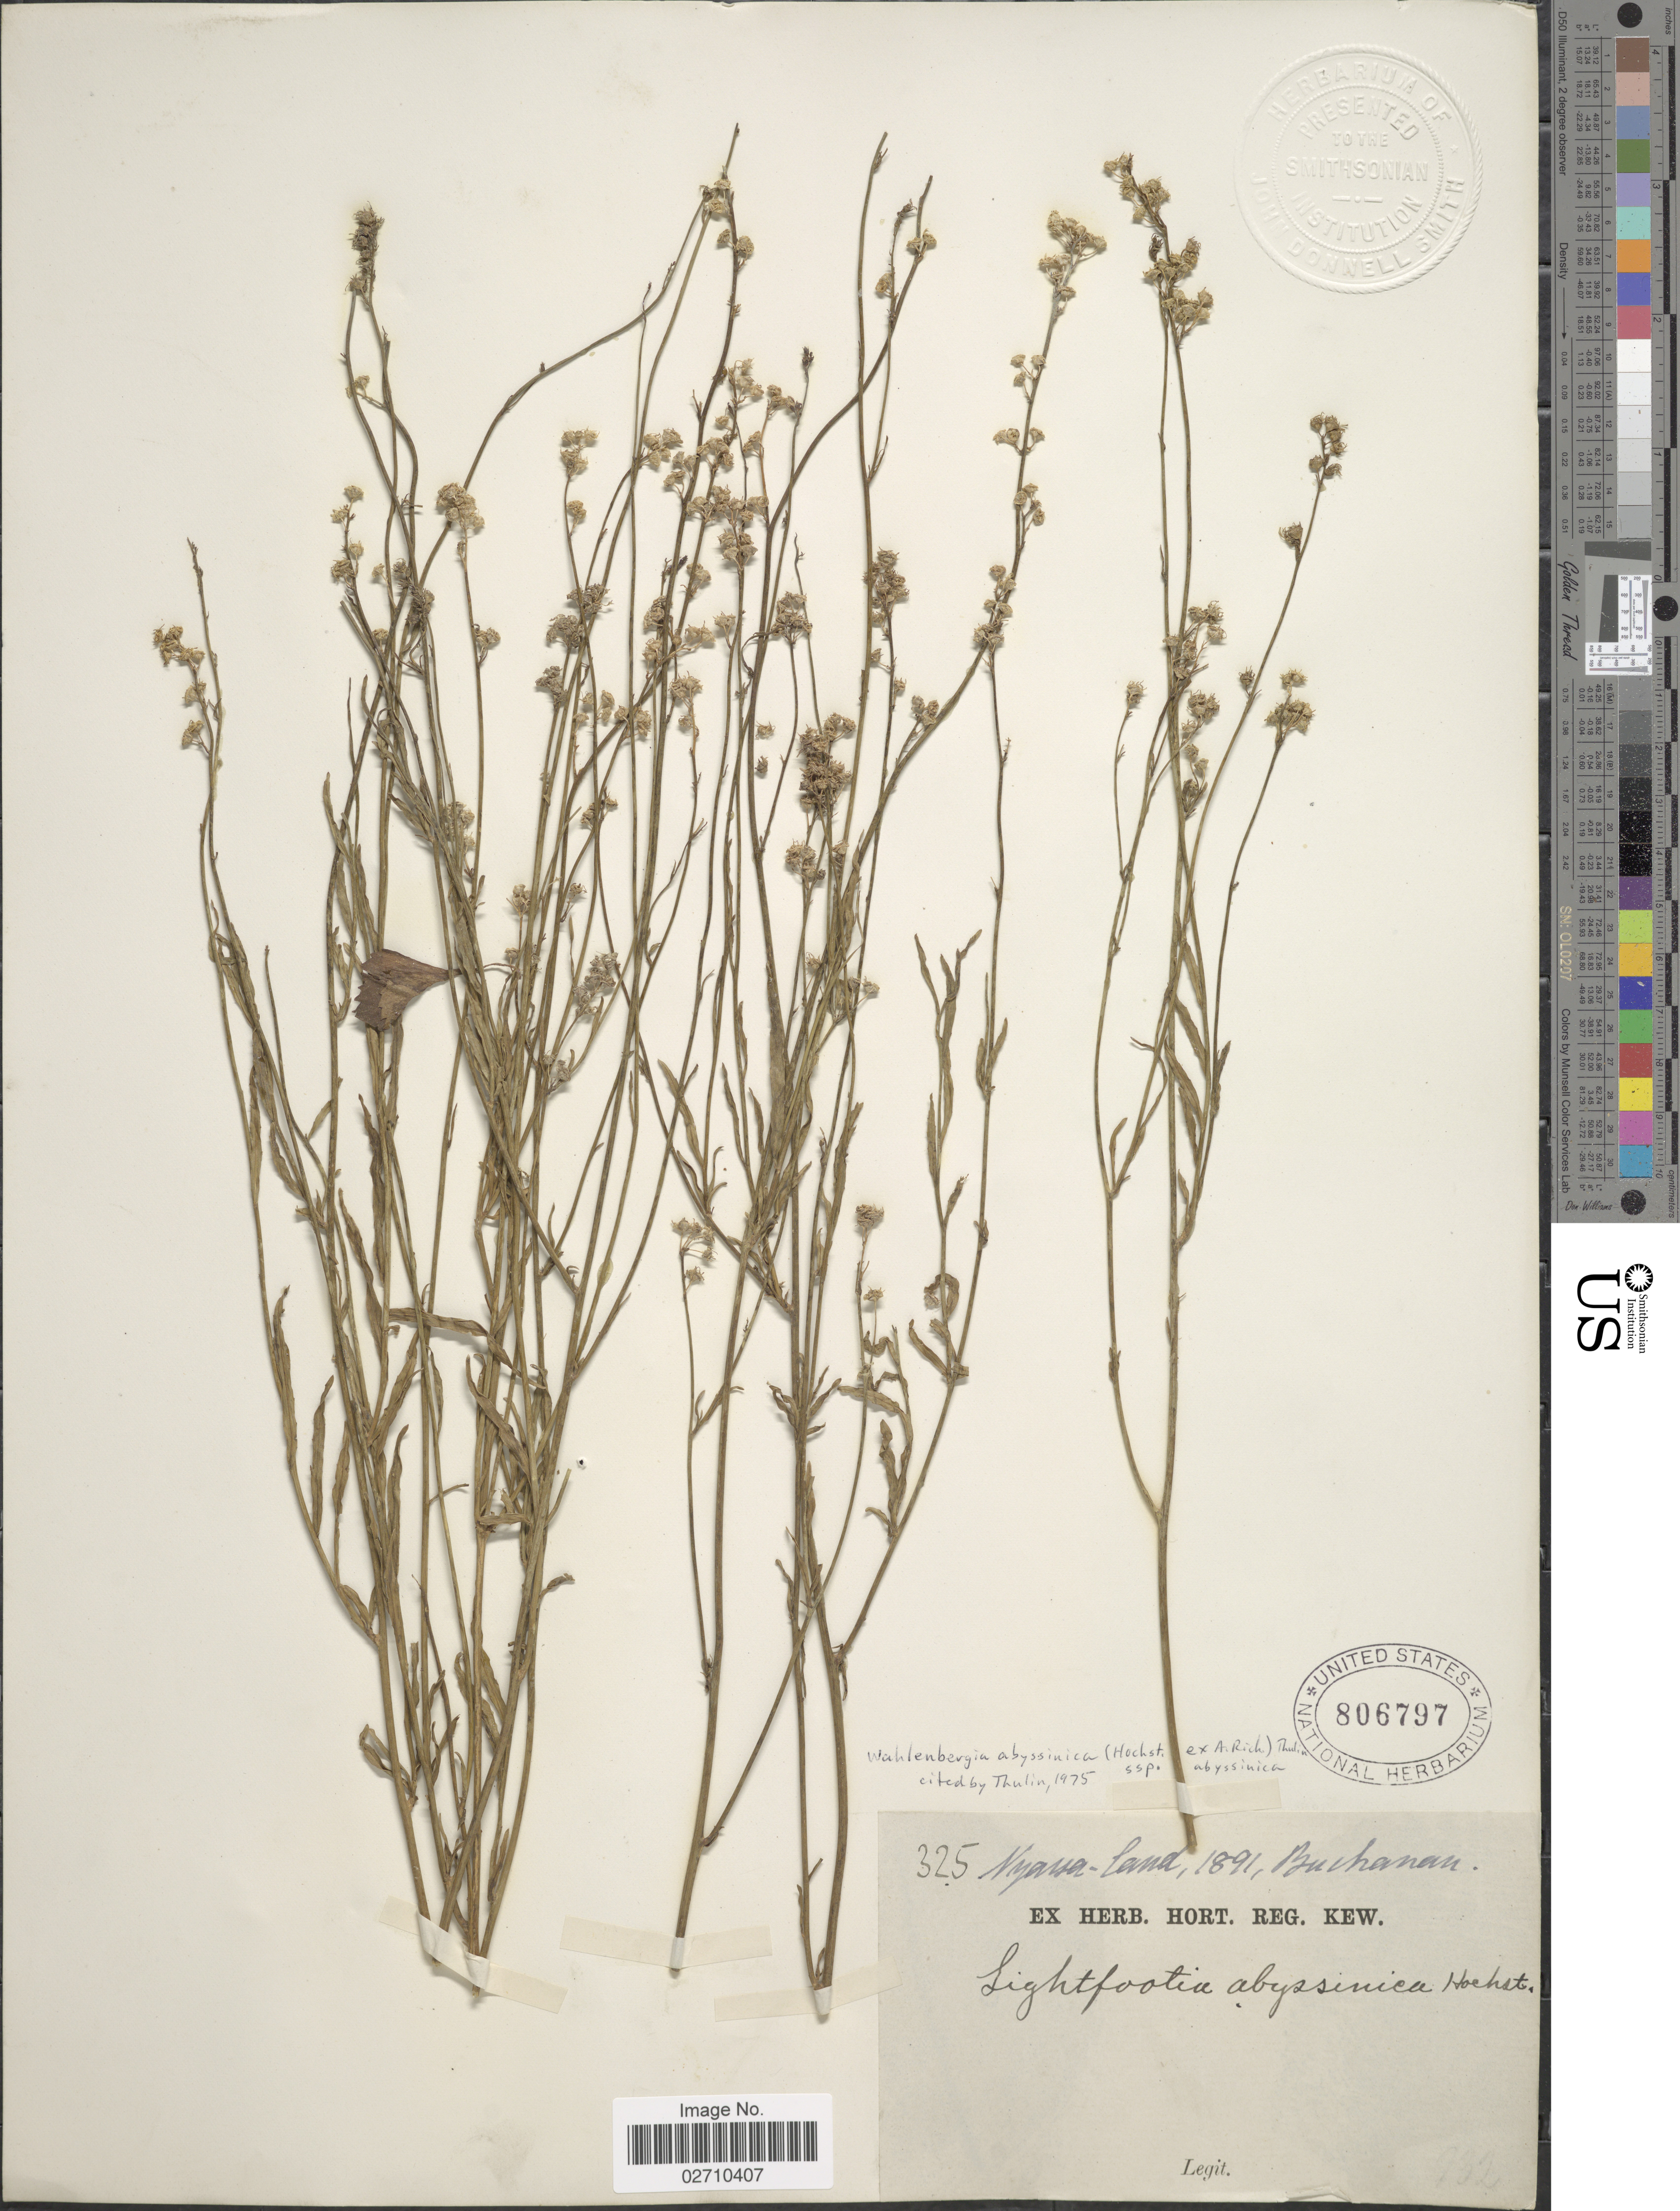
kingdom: Plantae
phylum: Tracheophyta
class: Magnoliopsida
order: Asterales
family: Campanulaceae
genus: Wahlenbergia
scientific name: Wahlenbergia abyssinica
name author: (Hochst. ex A. Rich.) Thulin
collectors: -. Buchanan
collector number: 325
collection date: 1891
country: Malawi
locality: Nyasa-land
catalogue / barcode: US 806797